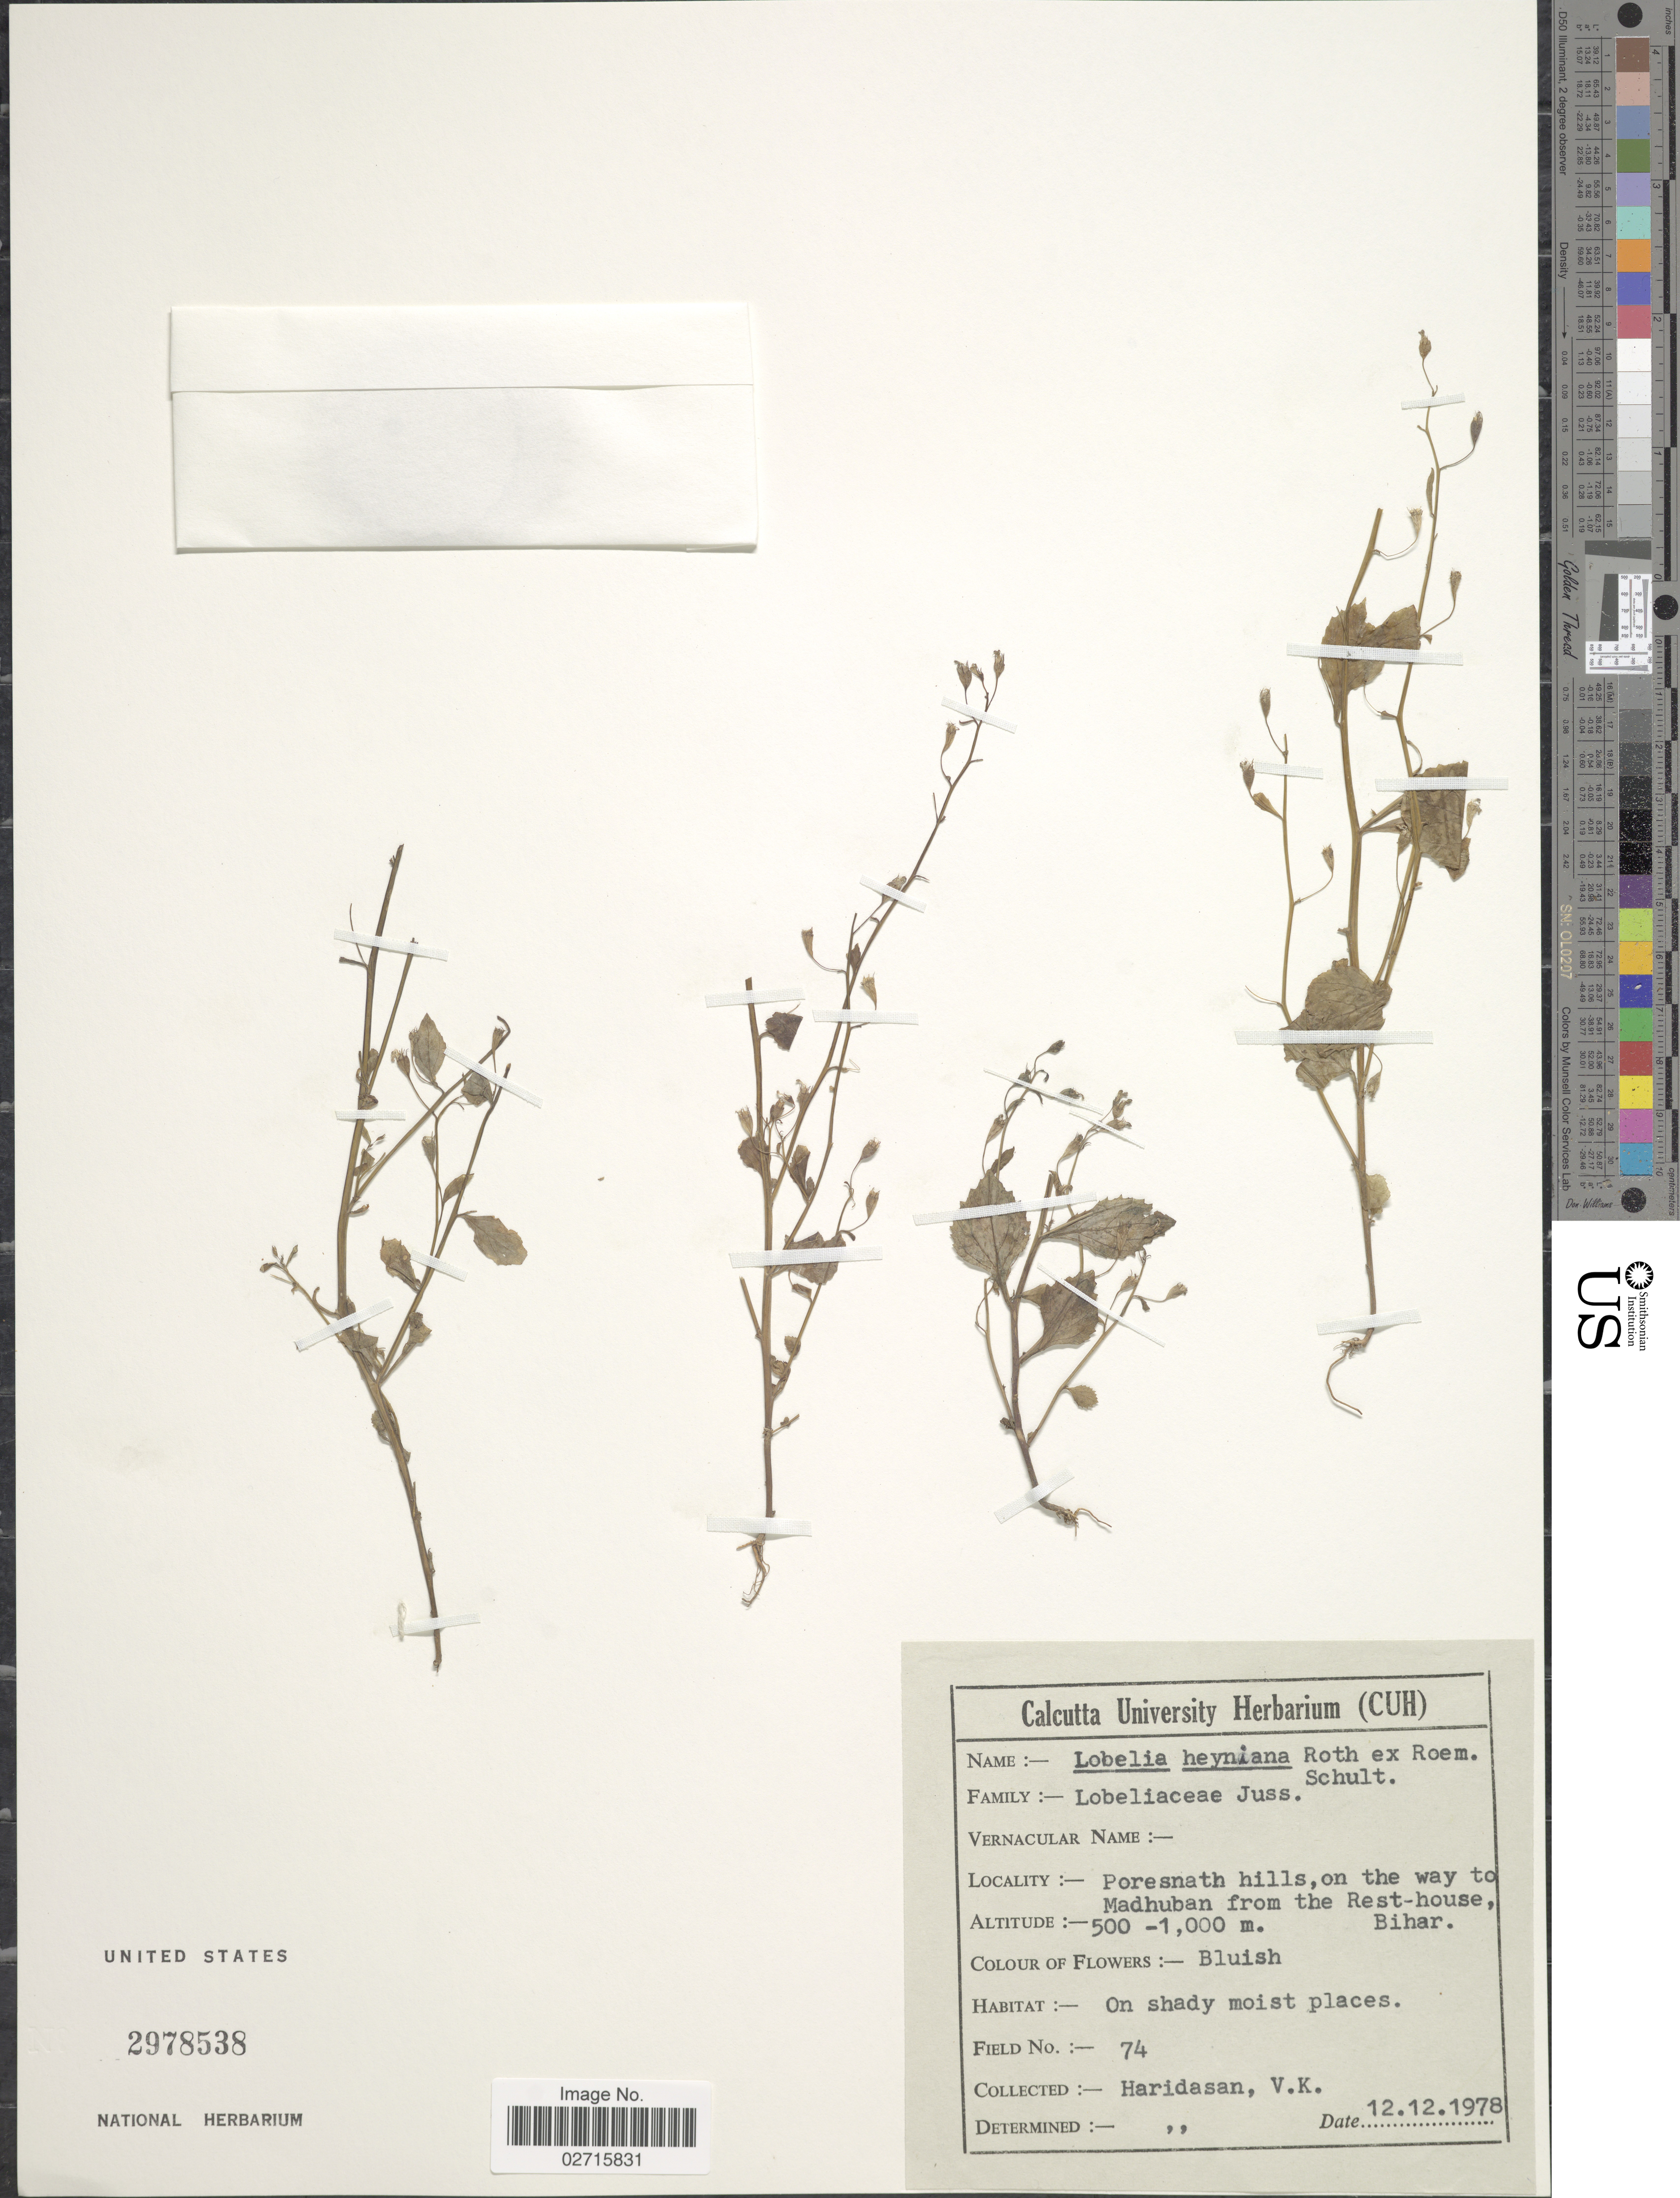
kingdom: Plantae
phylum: Tracheophyta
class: Magnoliopsida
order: Asterales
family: Campanulaceae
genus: Lobelia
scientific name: Lobelia heyneana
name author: Schult.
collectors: V. Haridasan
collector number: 74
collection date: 1978-12-12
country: India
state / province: Bihar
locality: Poresnath hills, on the way to Madhuban from the Rest- house, Bihar.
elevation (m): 500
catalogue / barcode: US 2978538